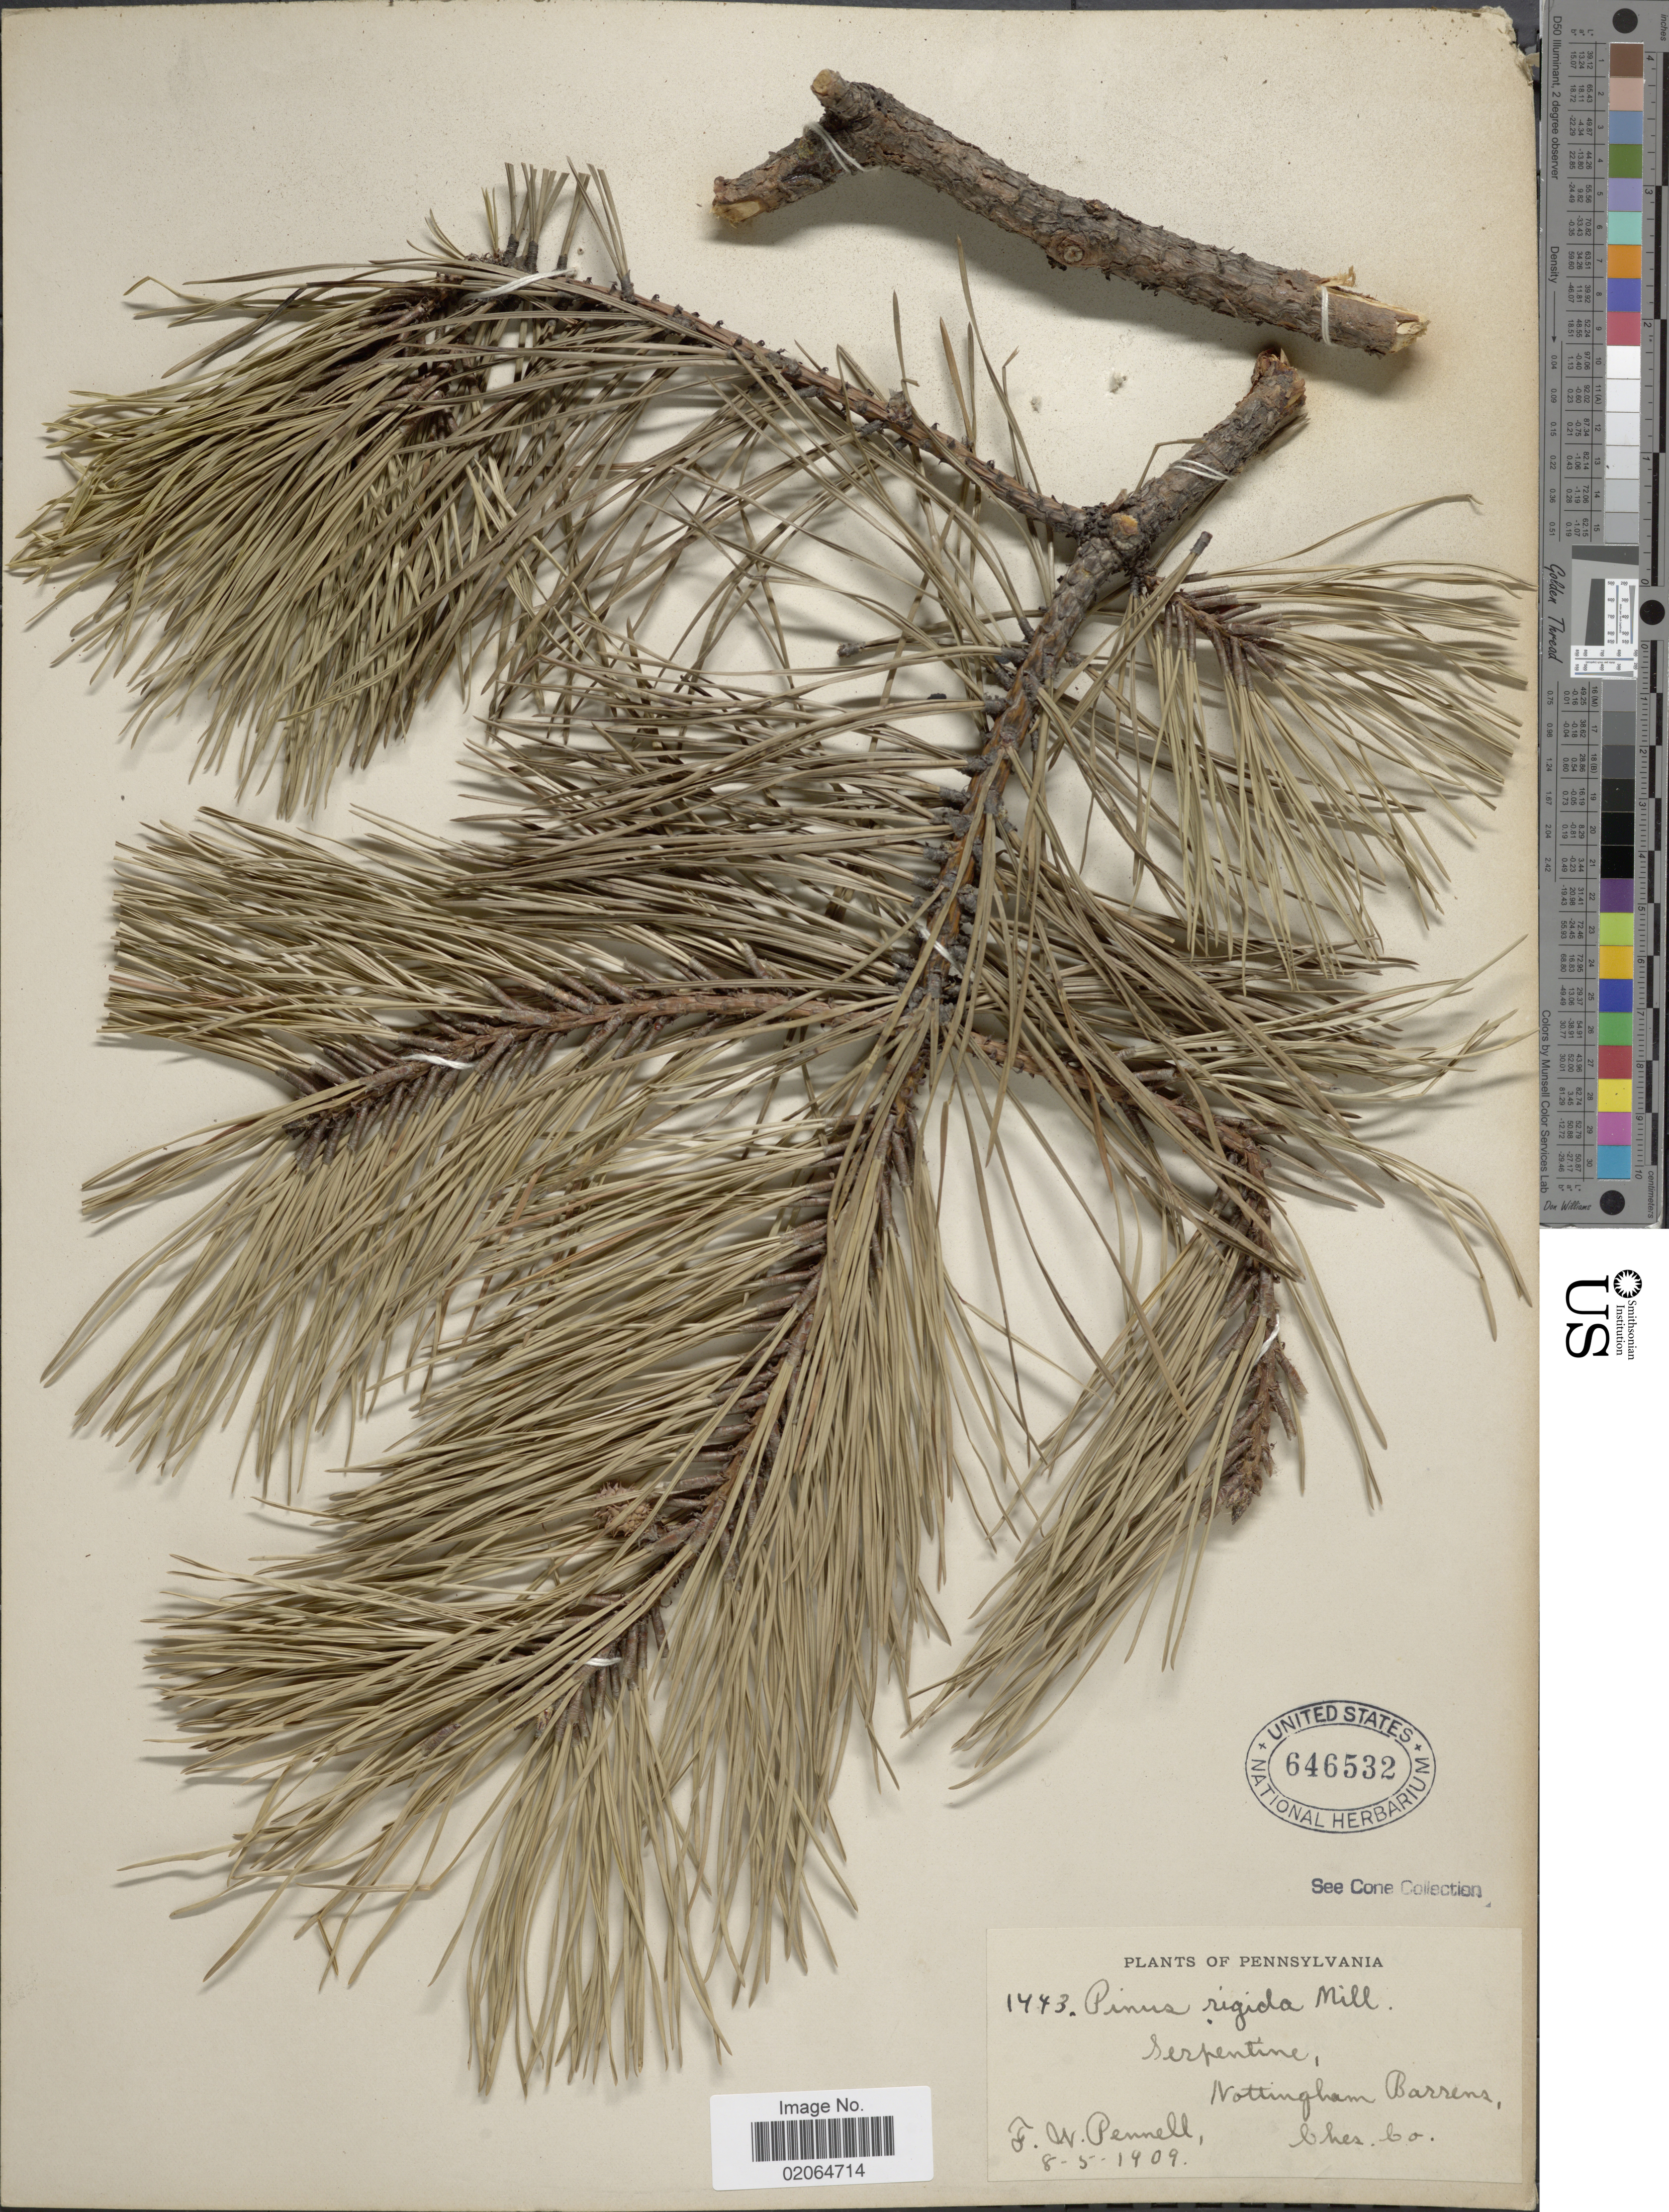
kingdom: Plantae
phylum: Tracheophyta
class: Pinopsida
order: Pinales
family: Pinaceae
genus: Pinus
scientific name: Pinus rigida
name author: Mill.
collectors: F. W. Pennell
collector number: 1443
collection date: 1909-08-05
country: United States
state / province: Pennsylvania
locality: Serpentine, Nottingham Barrens, Ches. Co.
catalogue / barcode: US 646532